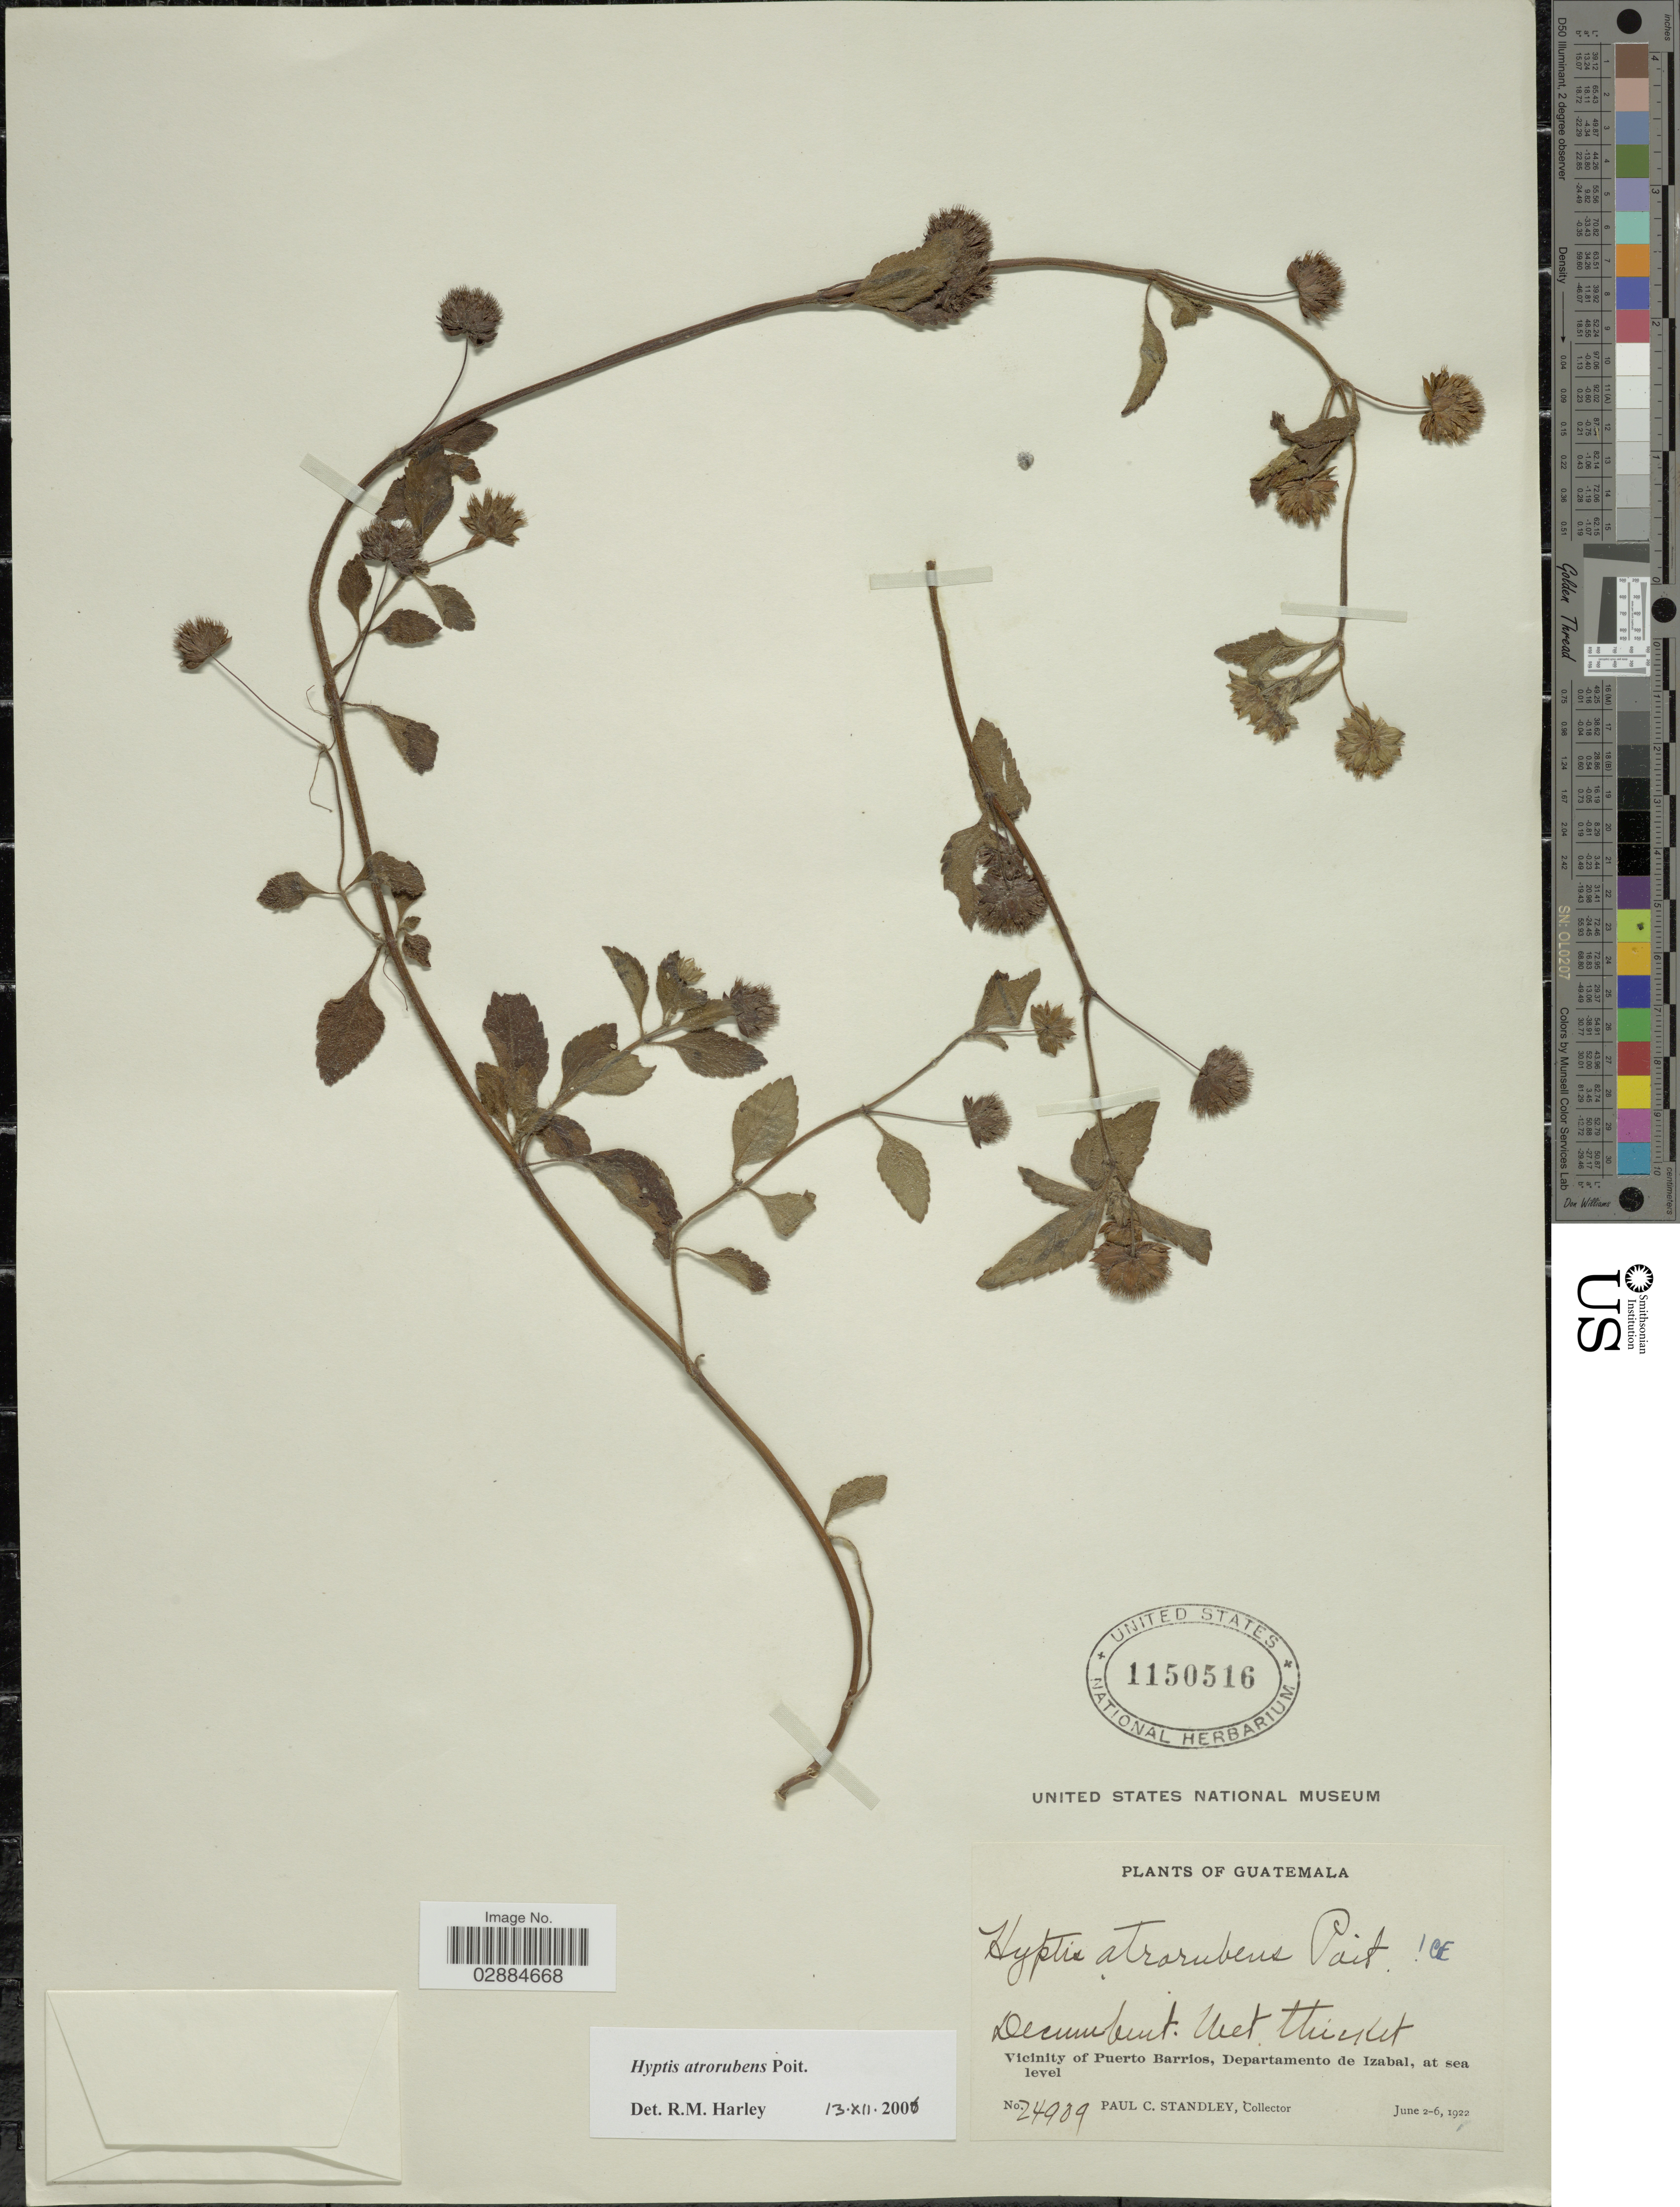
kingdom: Plantae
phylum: Tracheophyta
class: Magnoliopsida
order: Lamiales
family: Lamiaceae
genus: Hyptis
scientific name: Hyptis atrorubens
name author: Poit.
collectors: P. C. Standley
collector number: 24909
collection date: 1922-06-02/1922-06-06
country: Guatemala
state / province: Izabal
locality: Vicinity of Puerto Barrios, Departamento de Izabal.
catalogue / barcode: US 1150516